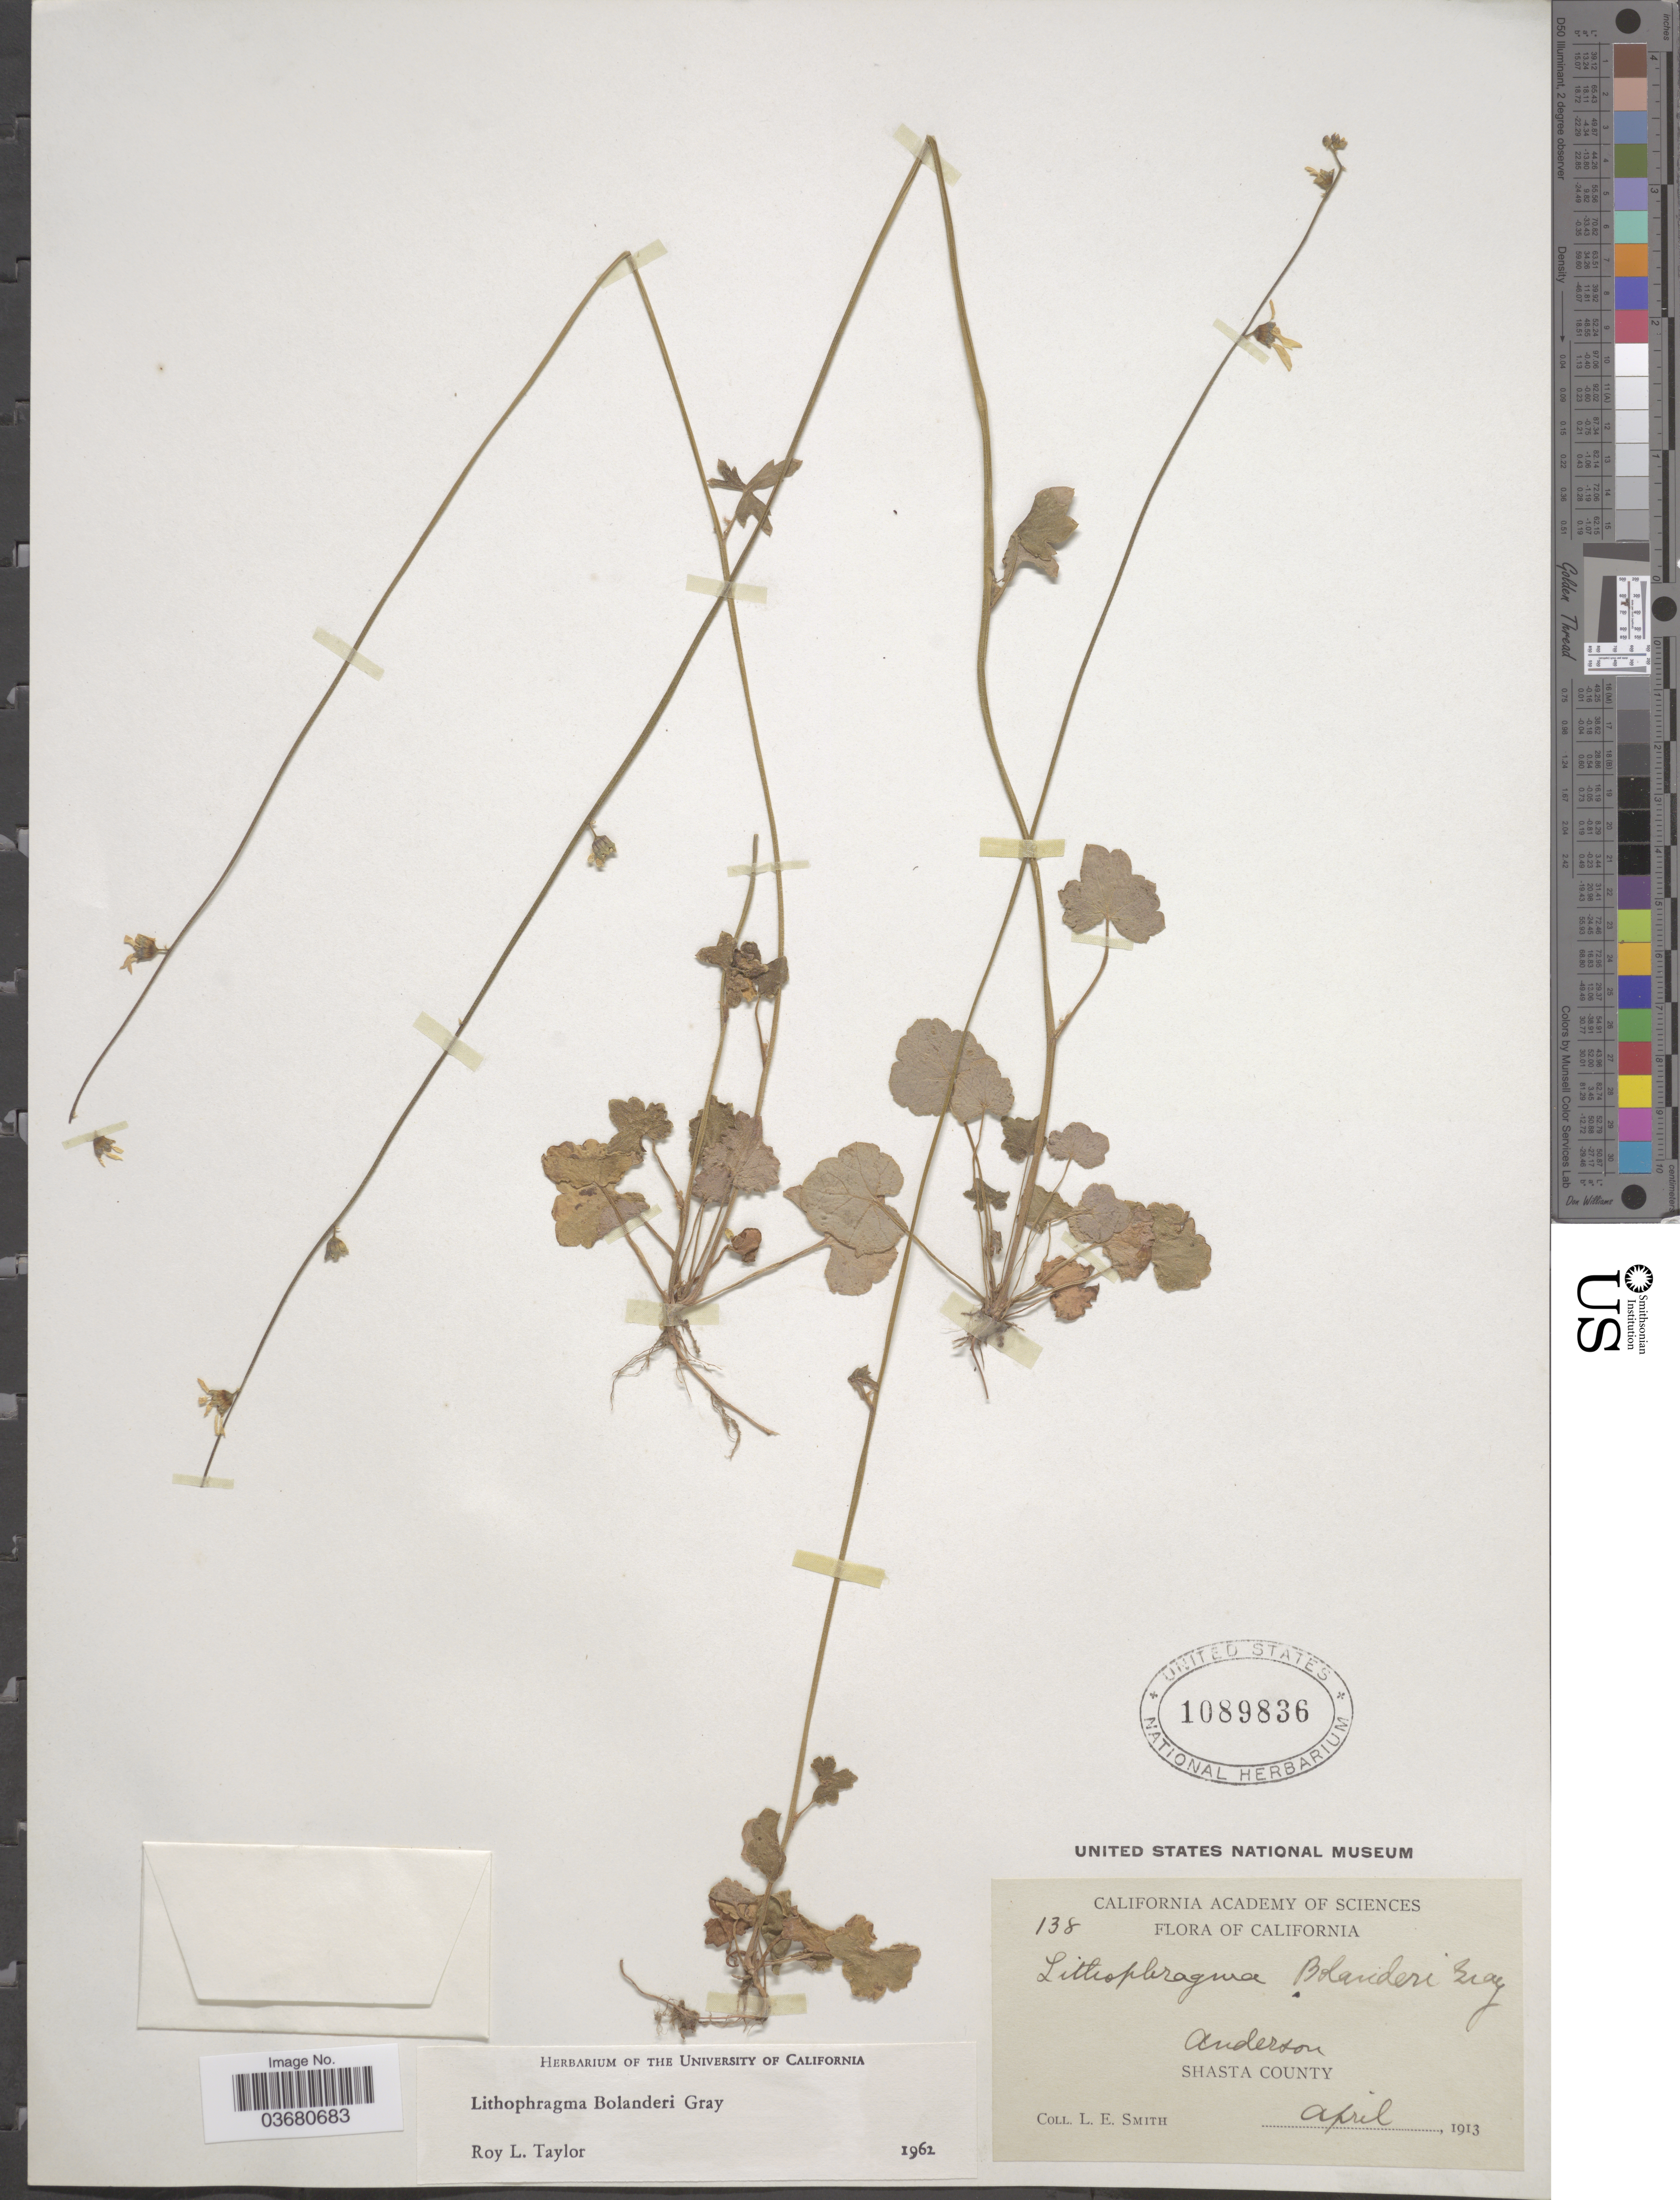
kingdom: Plantae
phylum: Tracheophyta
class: Magnoliopsida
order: Saxifragales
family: Saxifragaceae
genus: Lithophragma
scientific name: Lithophragma bolanderi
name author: A. Gray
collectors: L. E. Smith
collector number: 138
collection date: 1913-04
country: United States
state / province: California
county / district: Shasta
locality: Anderson. Shasta County.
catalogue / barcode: US 1089836